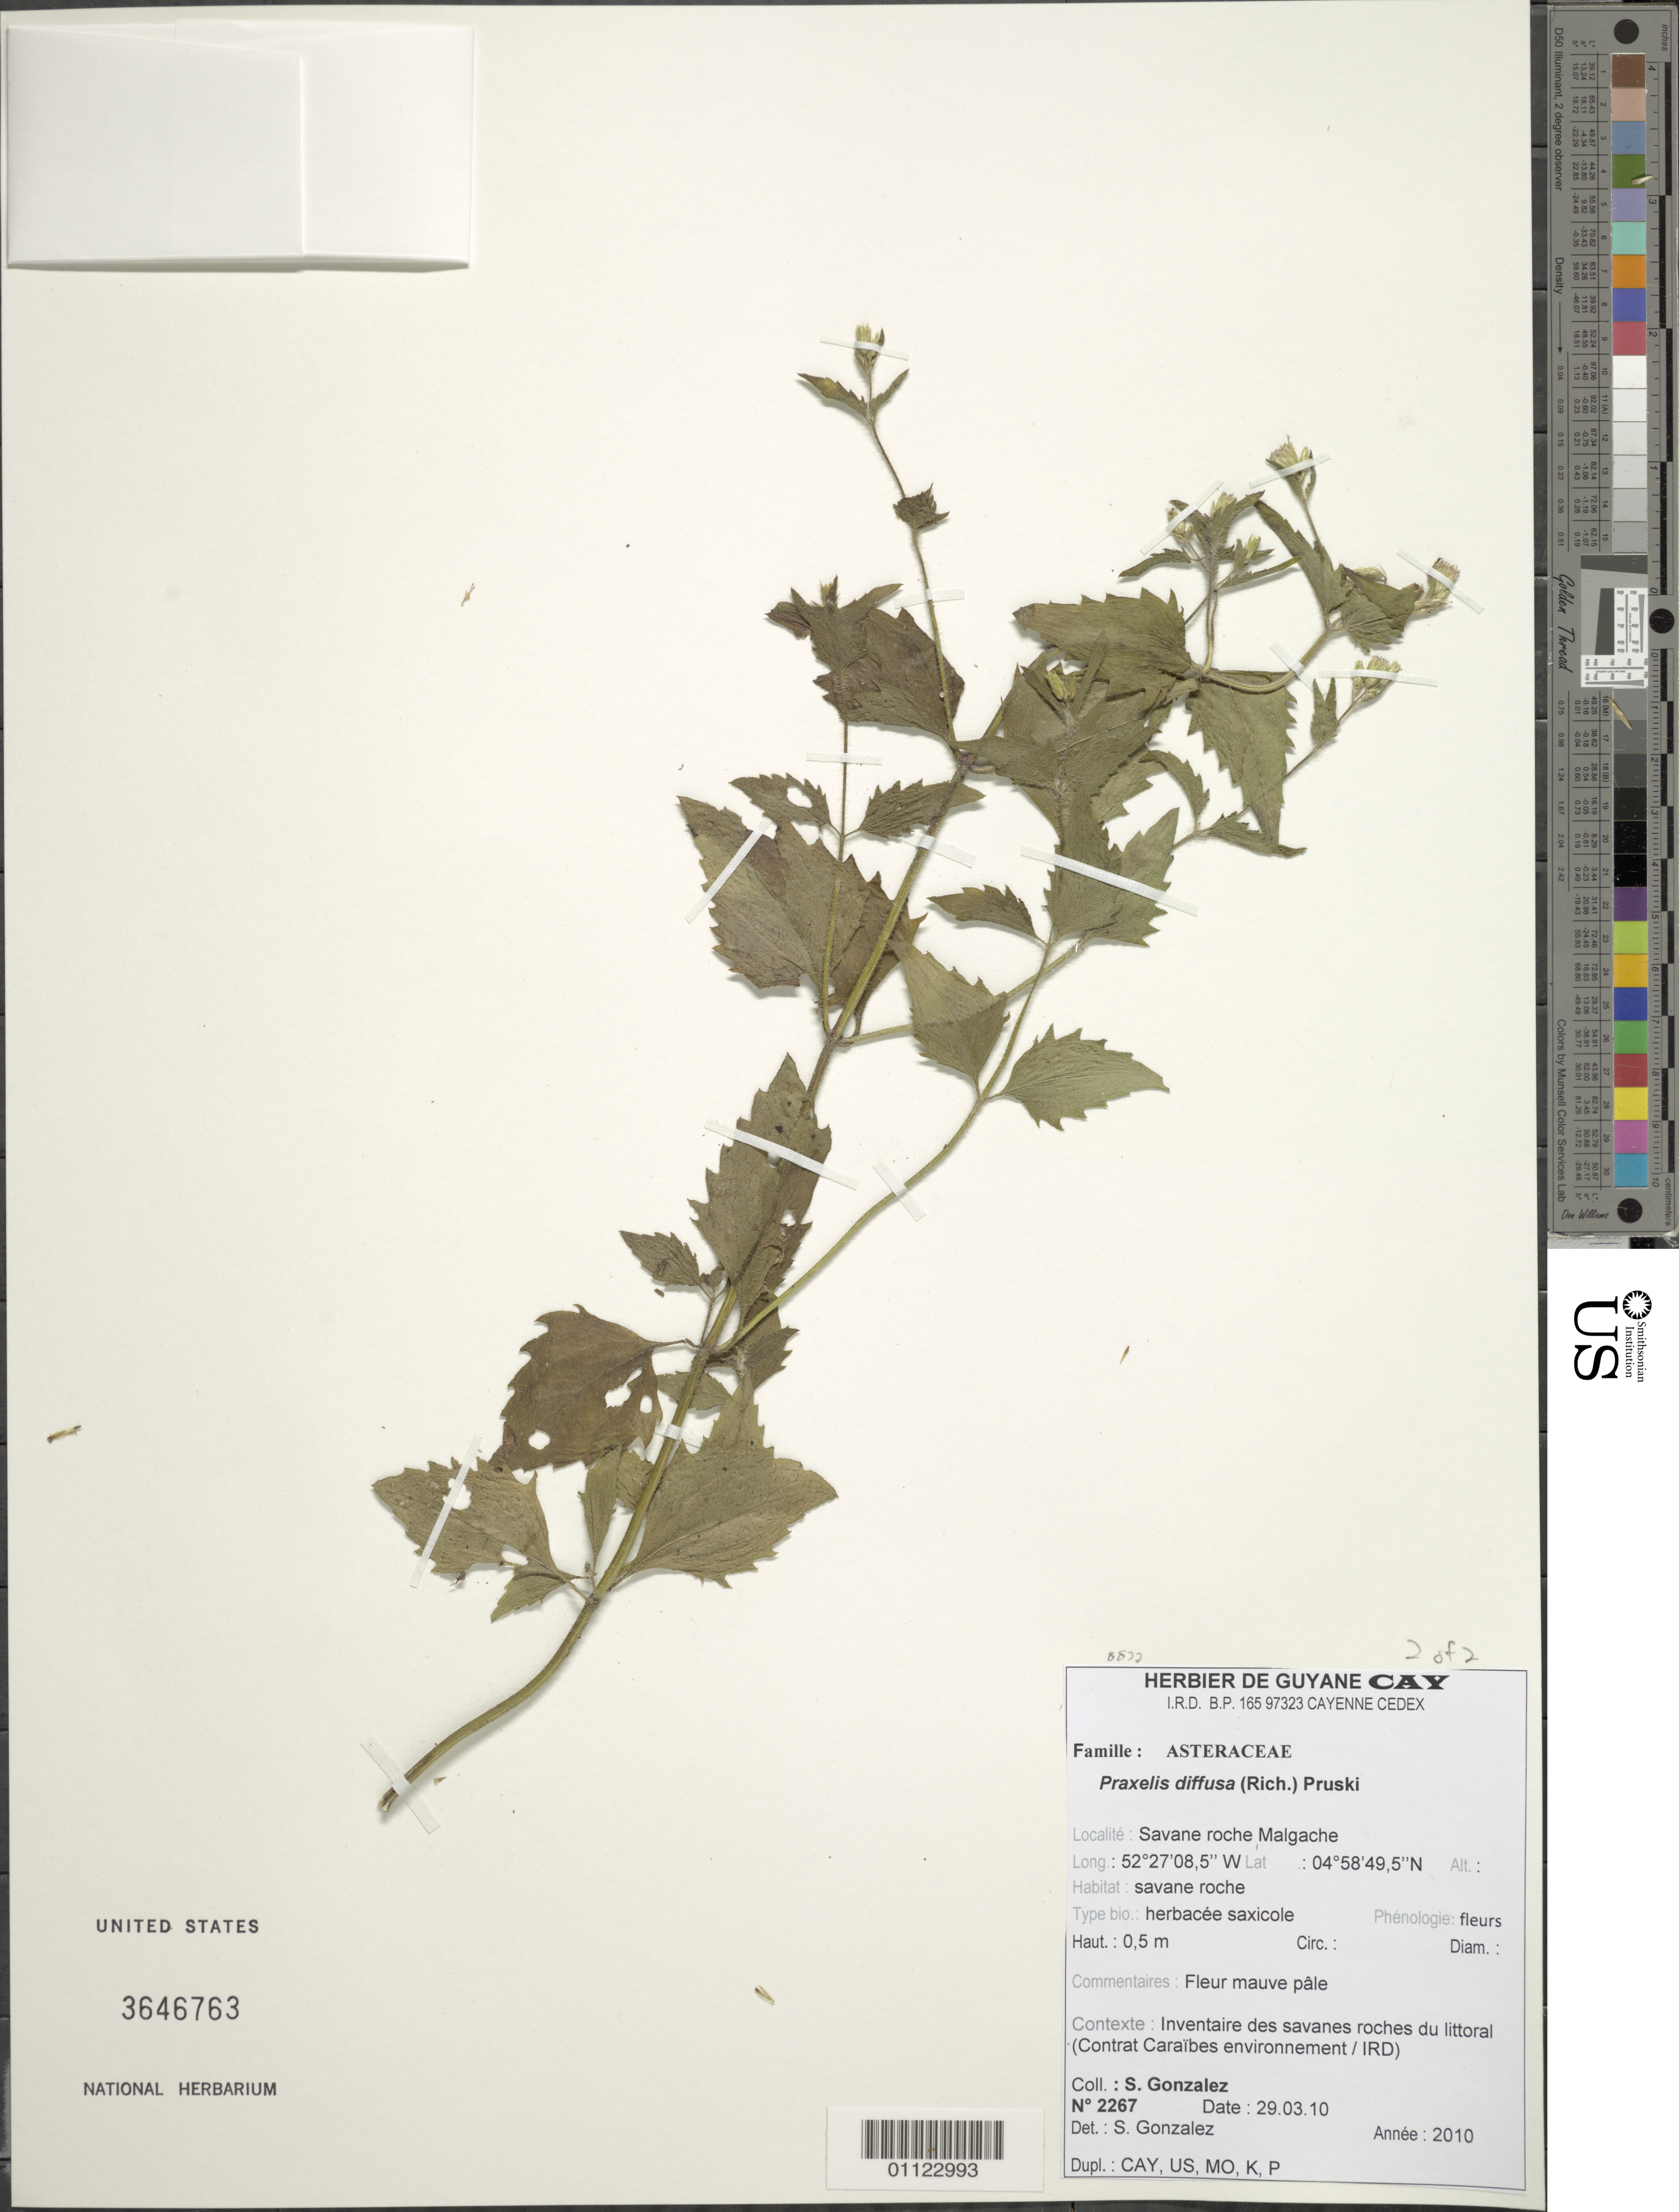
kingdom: Plantae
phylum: Tracheophyta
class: Magnoliopsida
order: Asterales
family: Asteraceae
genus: Praxelis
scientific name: Praxelis diffusa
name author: (Rich.) Pruski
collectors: S. Gonzalez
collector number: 2267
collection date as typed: Transcribed d/m/y: 29/3/10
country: French Guiana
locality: Savane roche Malgache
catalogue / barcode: US 3646763